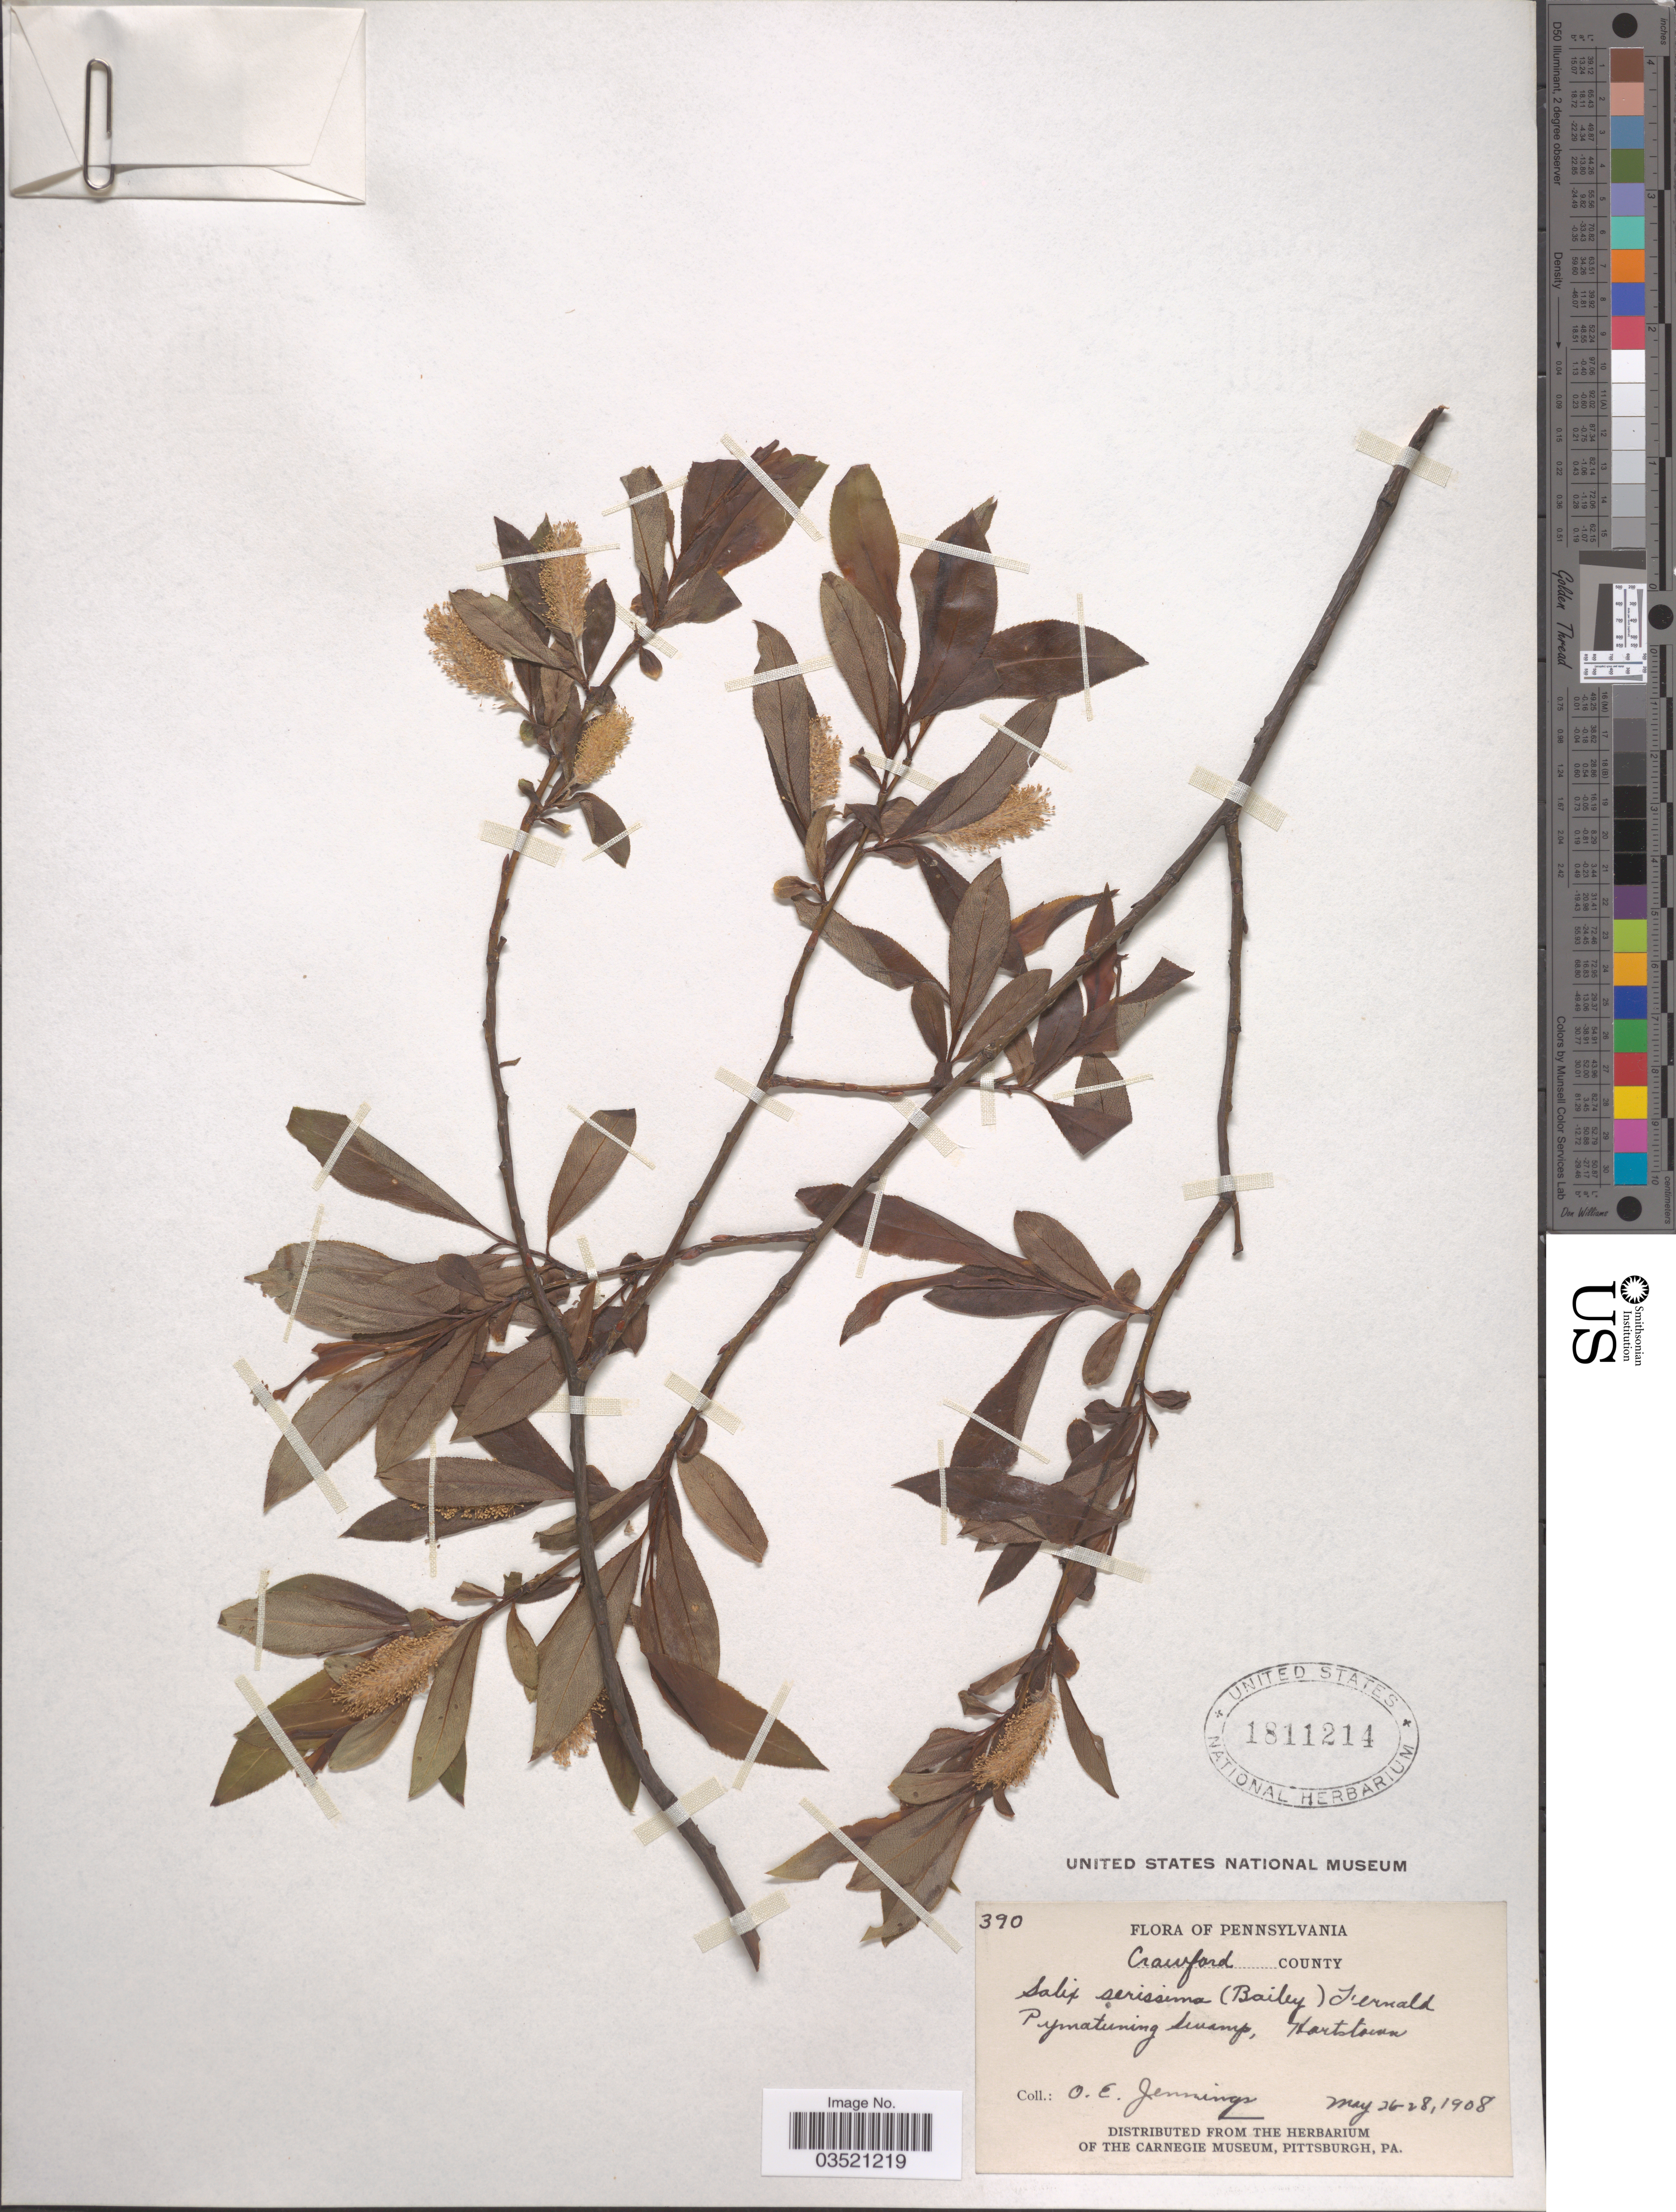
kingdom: Plantae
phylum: Tracheophyta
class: Magnoliopsida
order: Malpighiales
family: Salicaceae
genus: Salix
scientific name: Salix serissima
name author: (L.H. Bailey) Fernald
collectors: O. E. Jennings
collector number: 390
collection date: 1908-05-26/1908-05-28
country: United States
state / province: Pennsylvania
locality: Crawford County. Pymatuning swamp, Hartstown.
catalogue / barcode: US 1811214